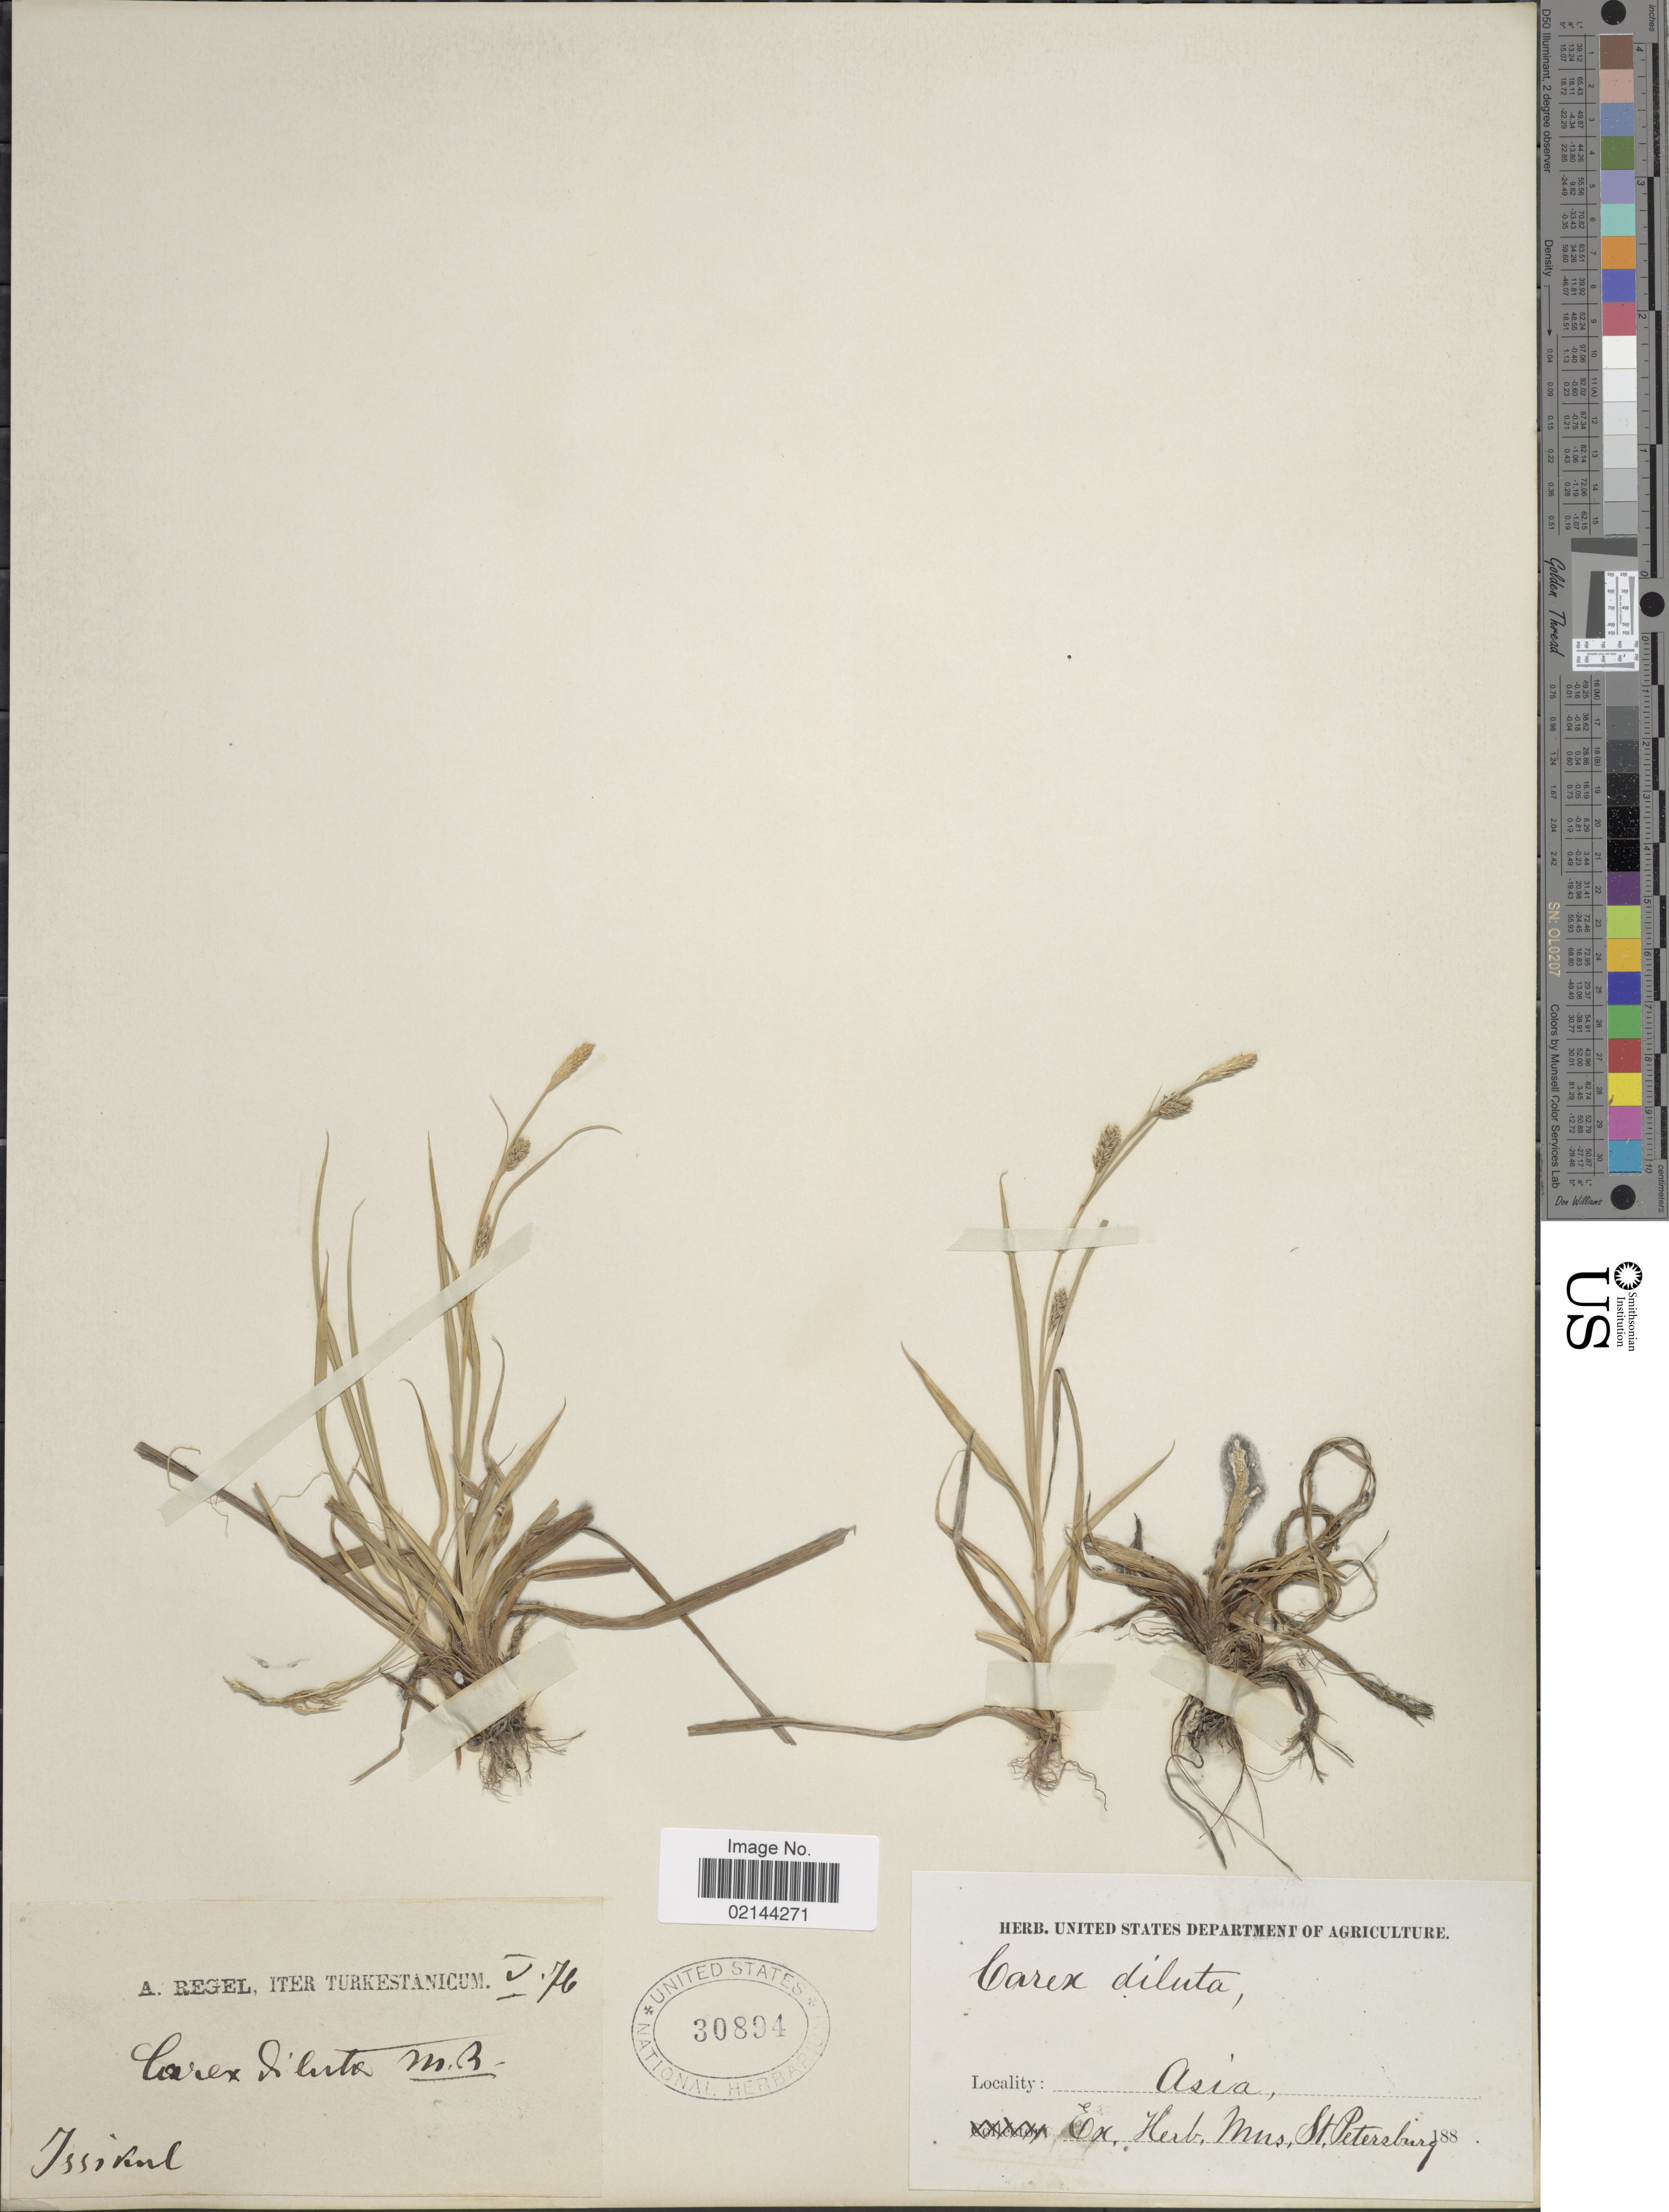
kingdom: Plantae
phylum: Tracheophyta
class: Liliopsida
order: Poales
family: Cyperaceae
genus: Carex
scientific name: Carex diluta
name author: M. Bieb.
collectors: A. Regel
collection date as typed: Transcribed d/m/y: /5/76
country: Kyrgyzstan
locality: Iter Turkestanicum, Issikul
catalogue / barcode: US 30894